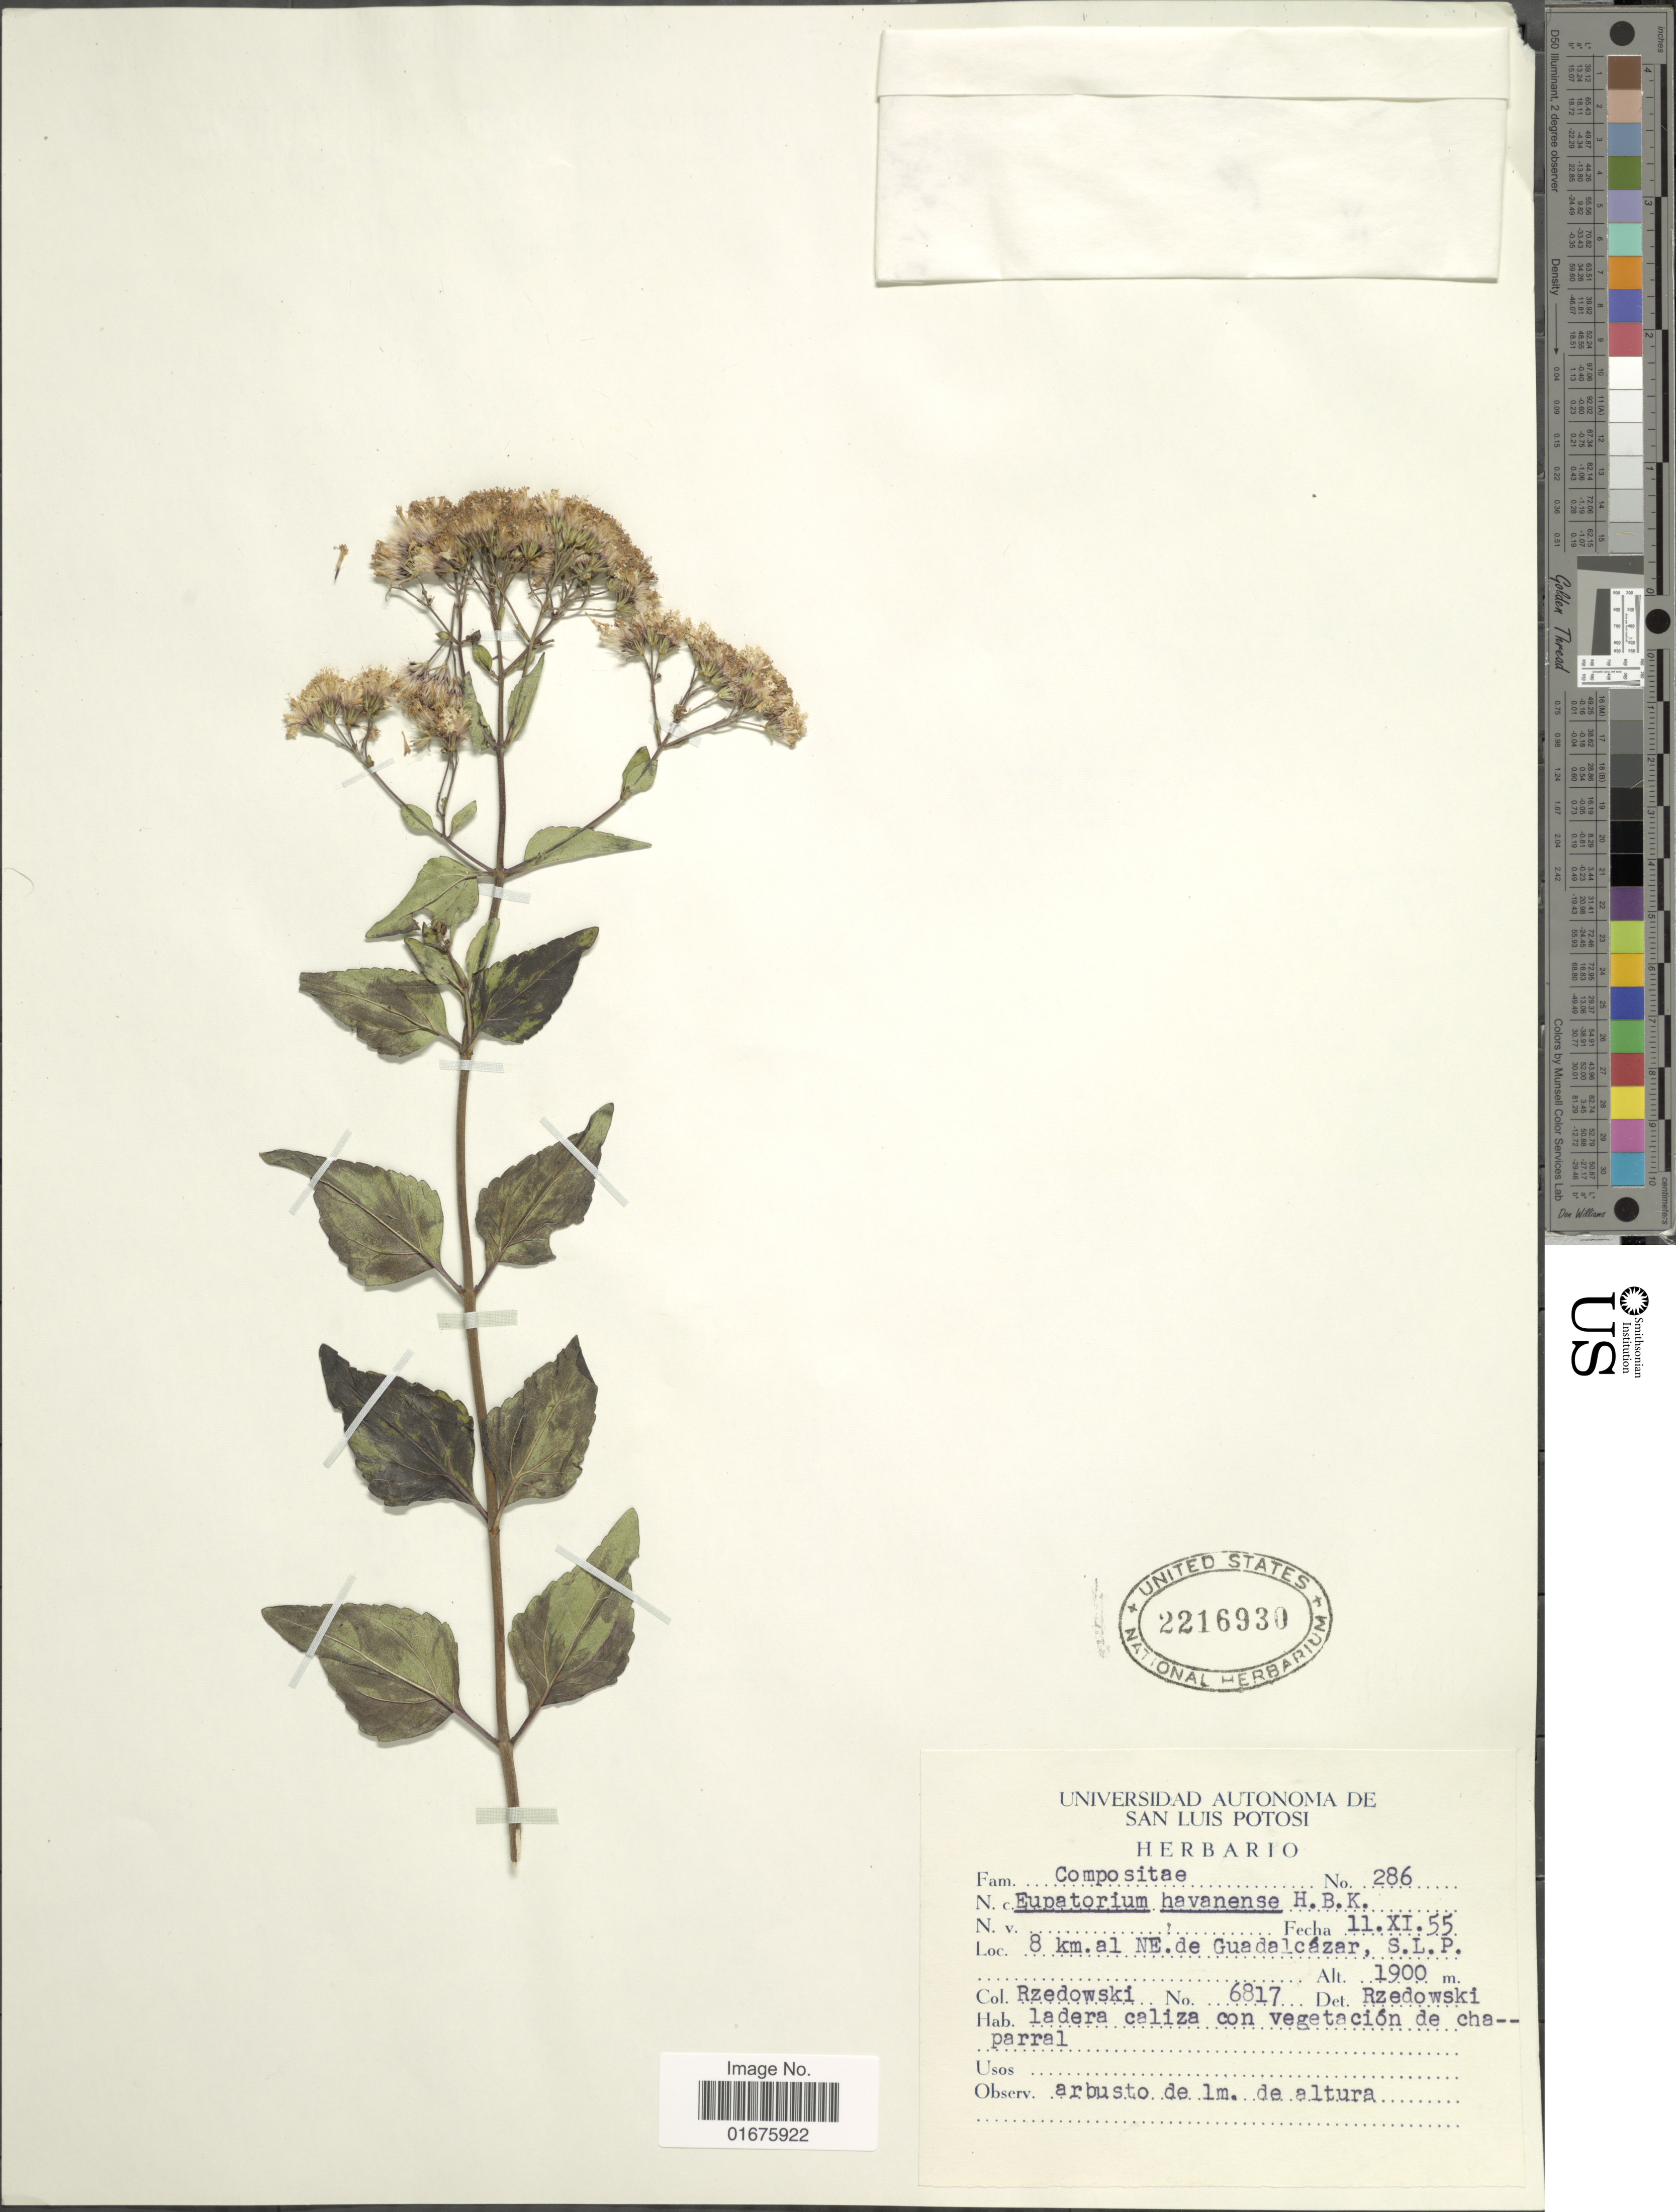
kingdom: Plantae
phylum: Tracheophyta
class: Magnoliopsida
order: Asterales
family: Asteraceae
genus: Ageratina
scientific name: Ageratina havanensis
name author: (Kunth) R.M. King & H. Rob.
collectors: Rzedowski, --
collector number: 681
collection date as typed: Transcribed d/m/y: 11/11/55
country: Mexico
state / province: San Luis Potosí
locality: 8 km. al NE. de Guadalcázar S.L.P., ladera caliza con vegetación de chaparral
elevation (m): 1900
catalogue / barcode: US 2216930